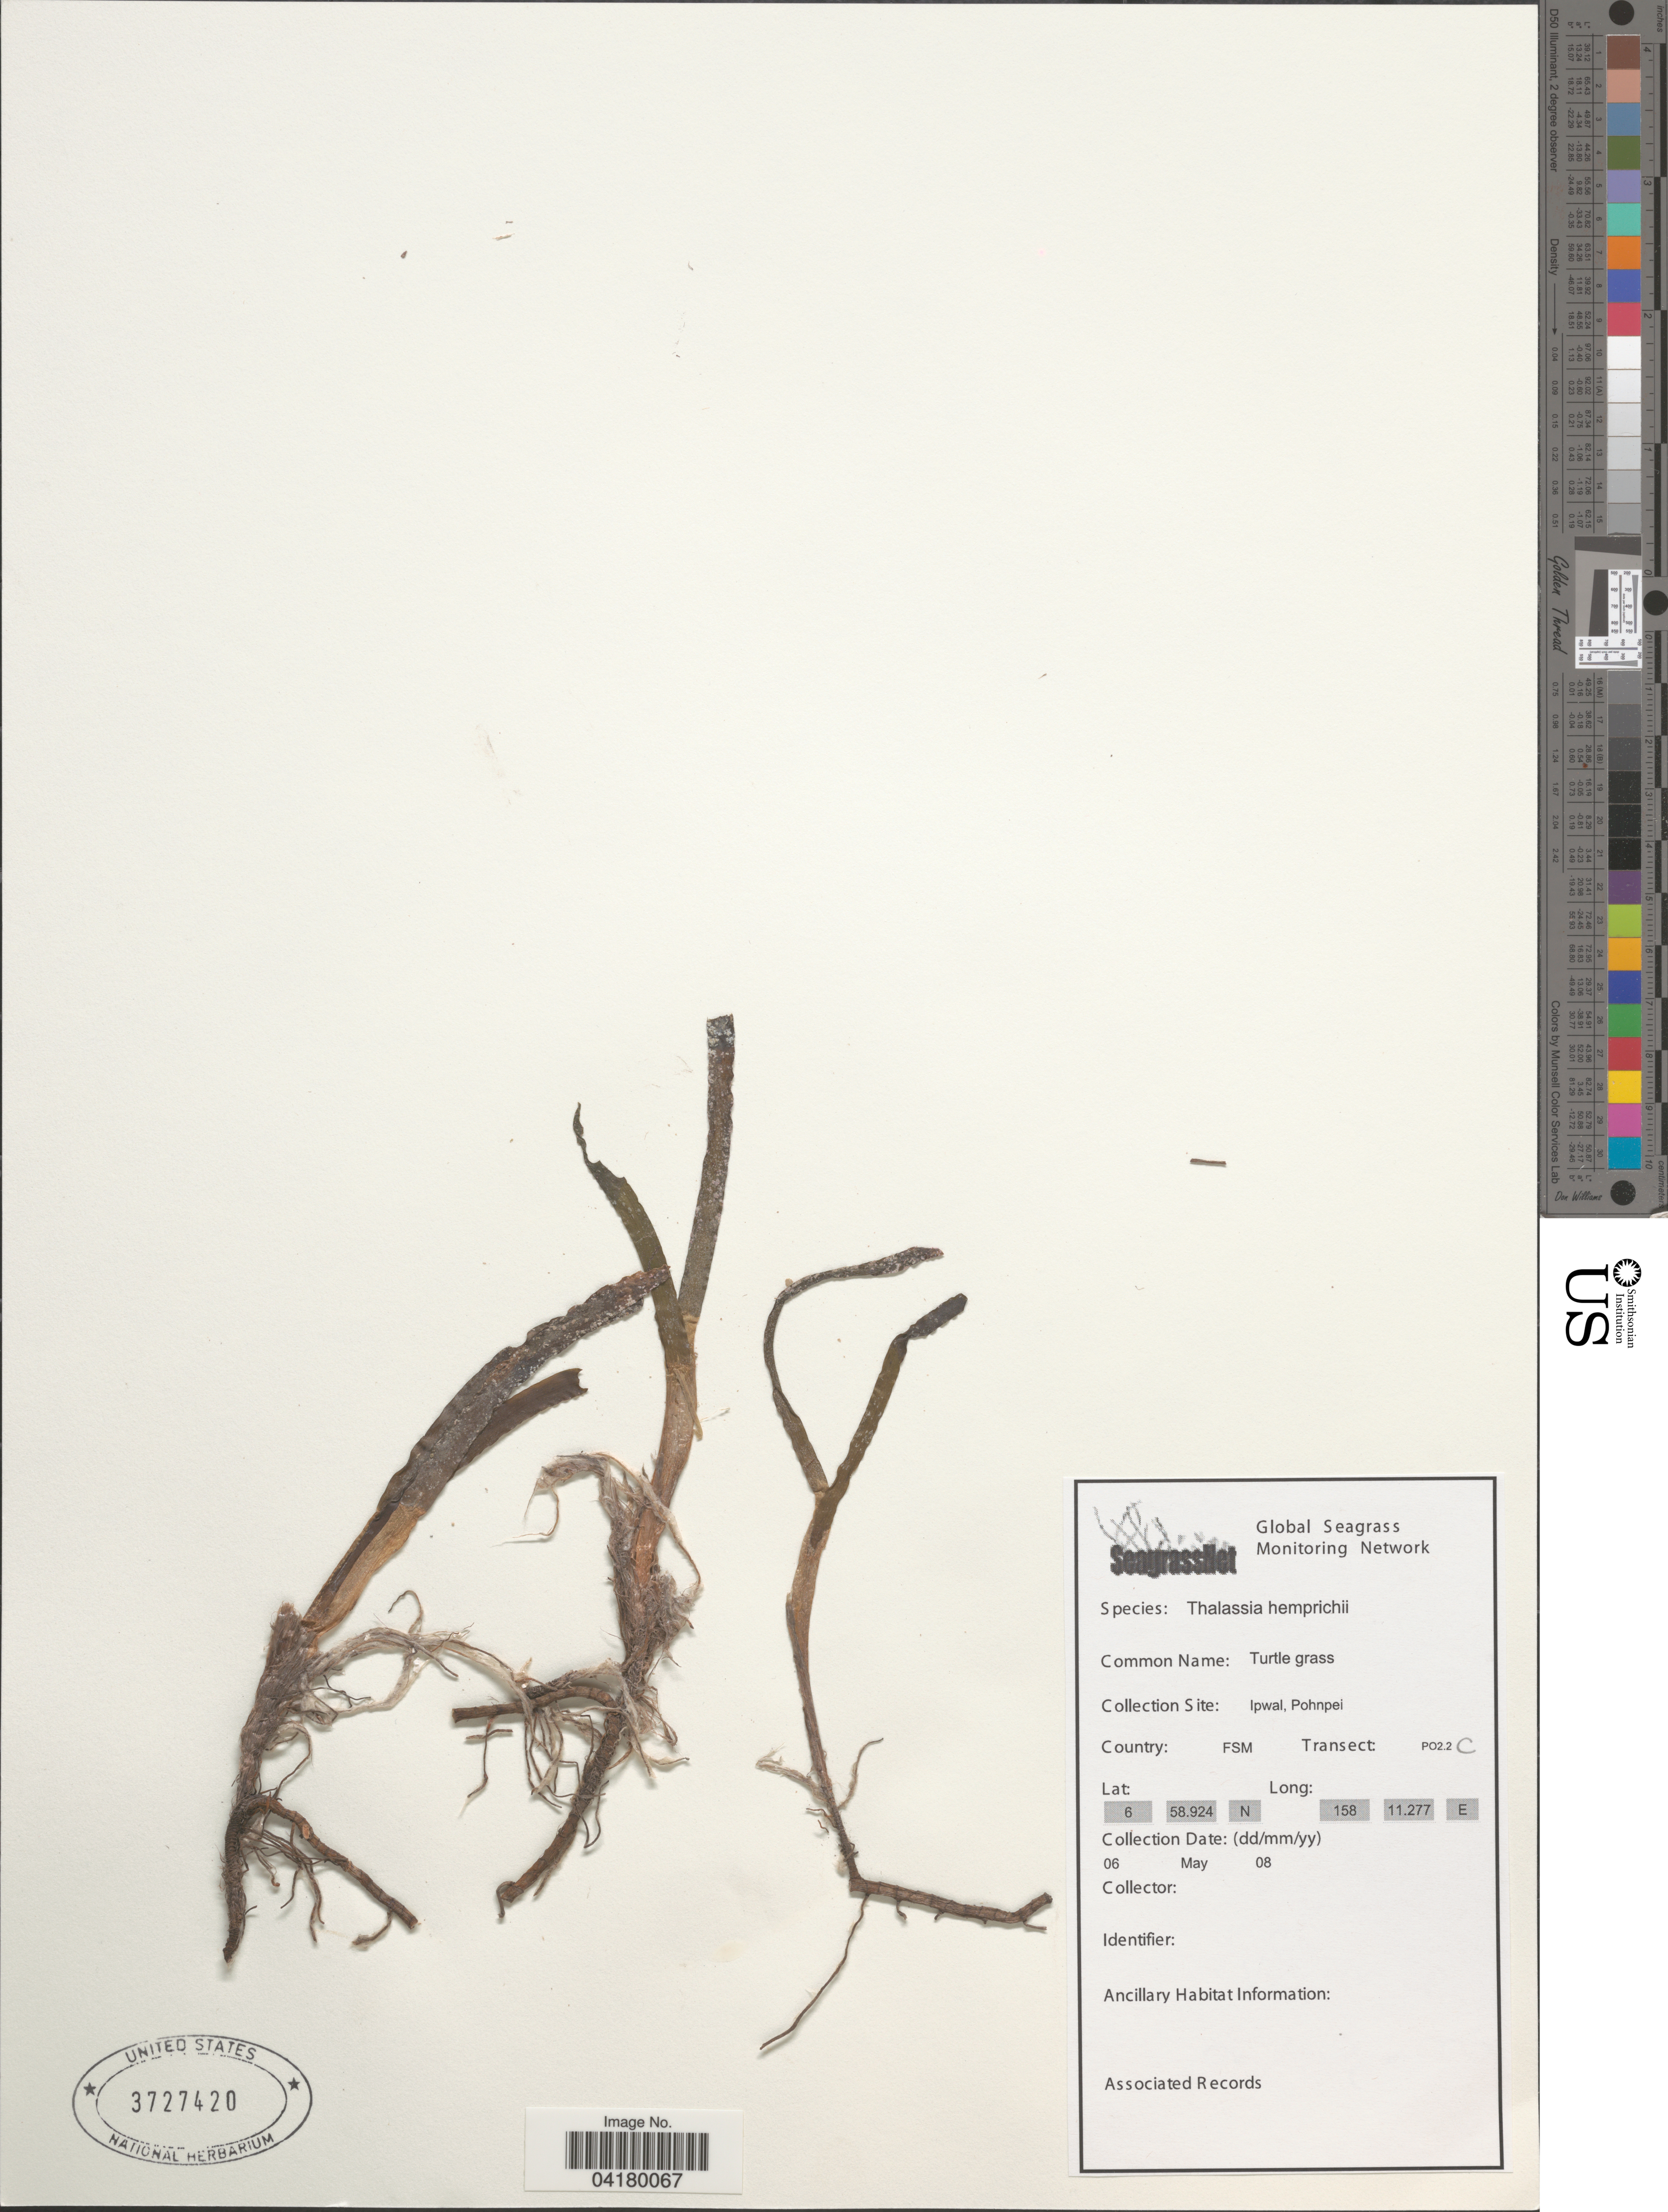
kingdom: Plantae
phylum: Tracheophyta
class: Liliopsida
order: Alismatales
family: Hydrocharitaceae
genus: Thalassia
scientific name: Thalassia hemprichii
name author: Asch.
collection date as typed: Transcribed d/m/y: 6/5/8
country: Micronesia, Federated States of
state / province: Pohnpei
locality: Collection Site: Ipwal. Country: FSM. Transect: PO2.2C.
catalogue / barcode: US 3727420